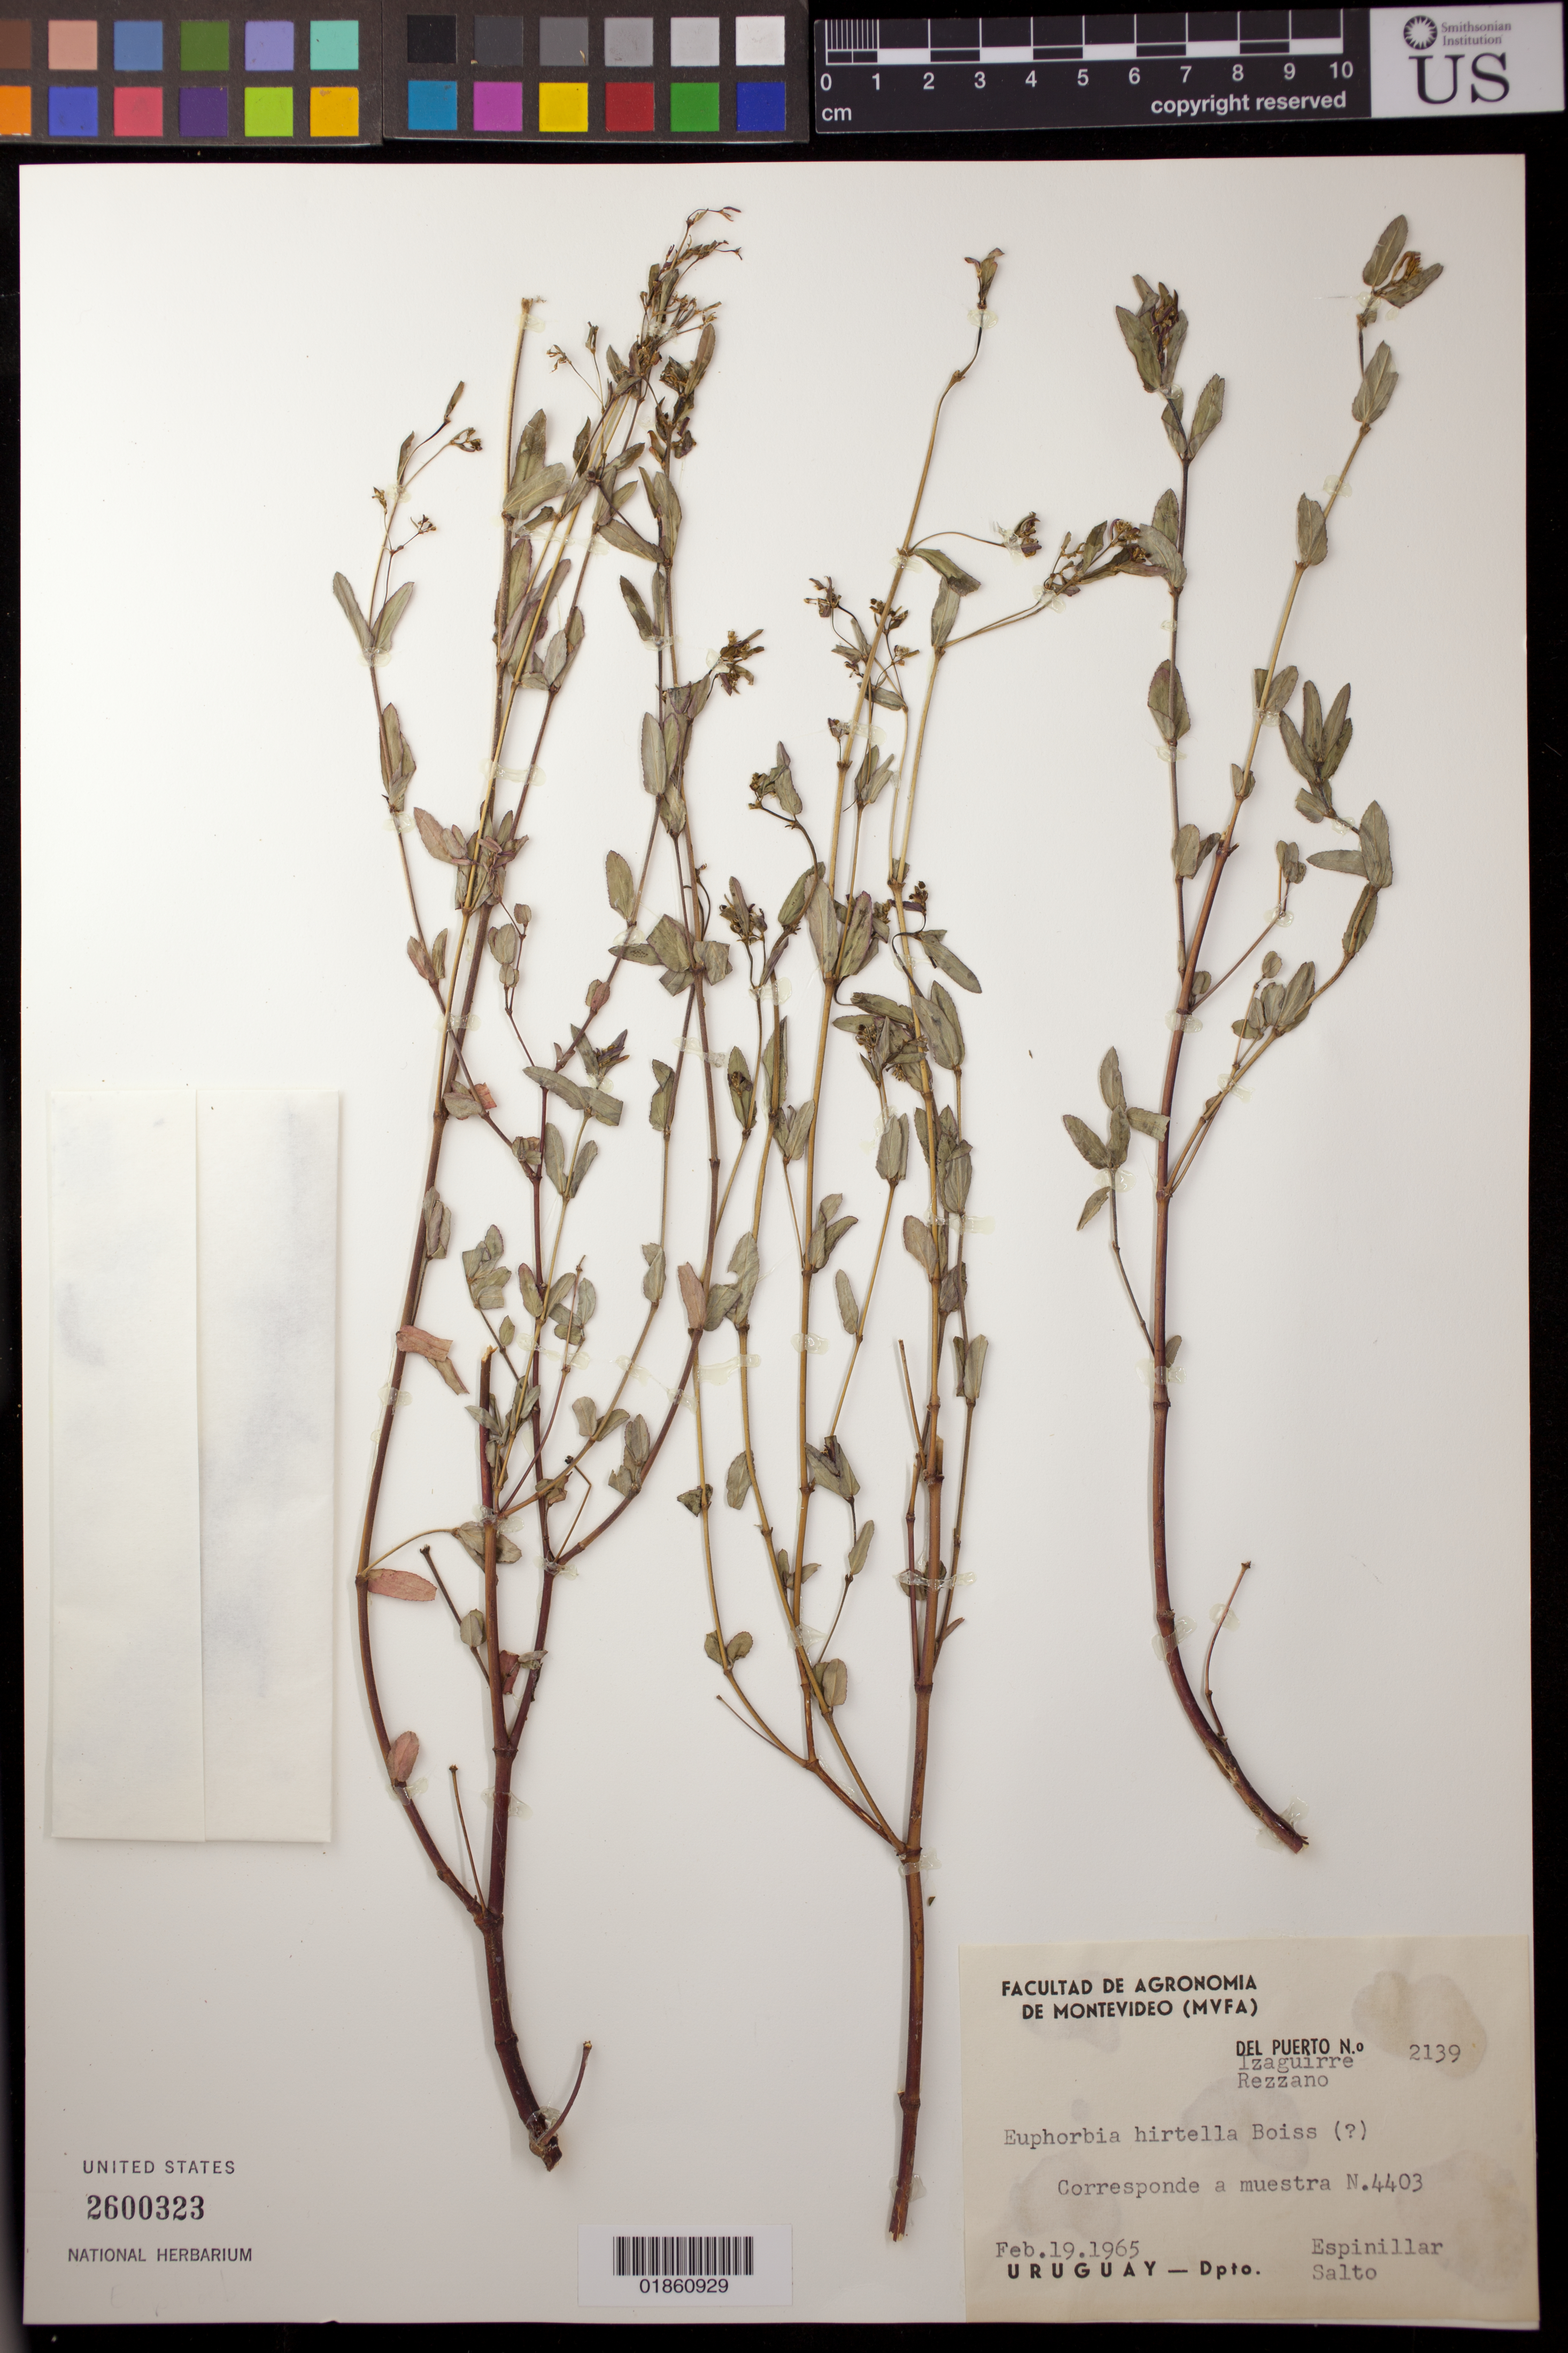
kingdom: Plantae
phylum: Tracheophyta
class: Magnoliopsida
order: Malpighiales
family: Euphorbiaceae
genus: Euphorbia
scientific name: Euphorbia hirtella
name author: Boiss.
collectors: O. Del Puerto, P. Izaguirre & -. Rezzano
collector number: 2139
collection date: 1965-02-19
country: Uruguay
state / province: Salto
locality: Espinillar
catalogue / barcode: US 2600323